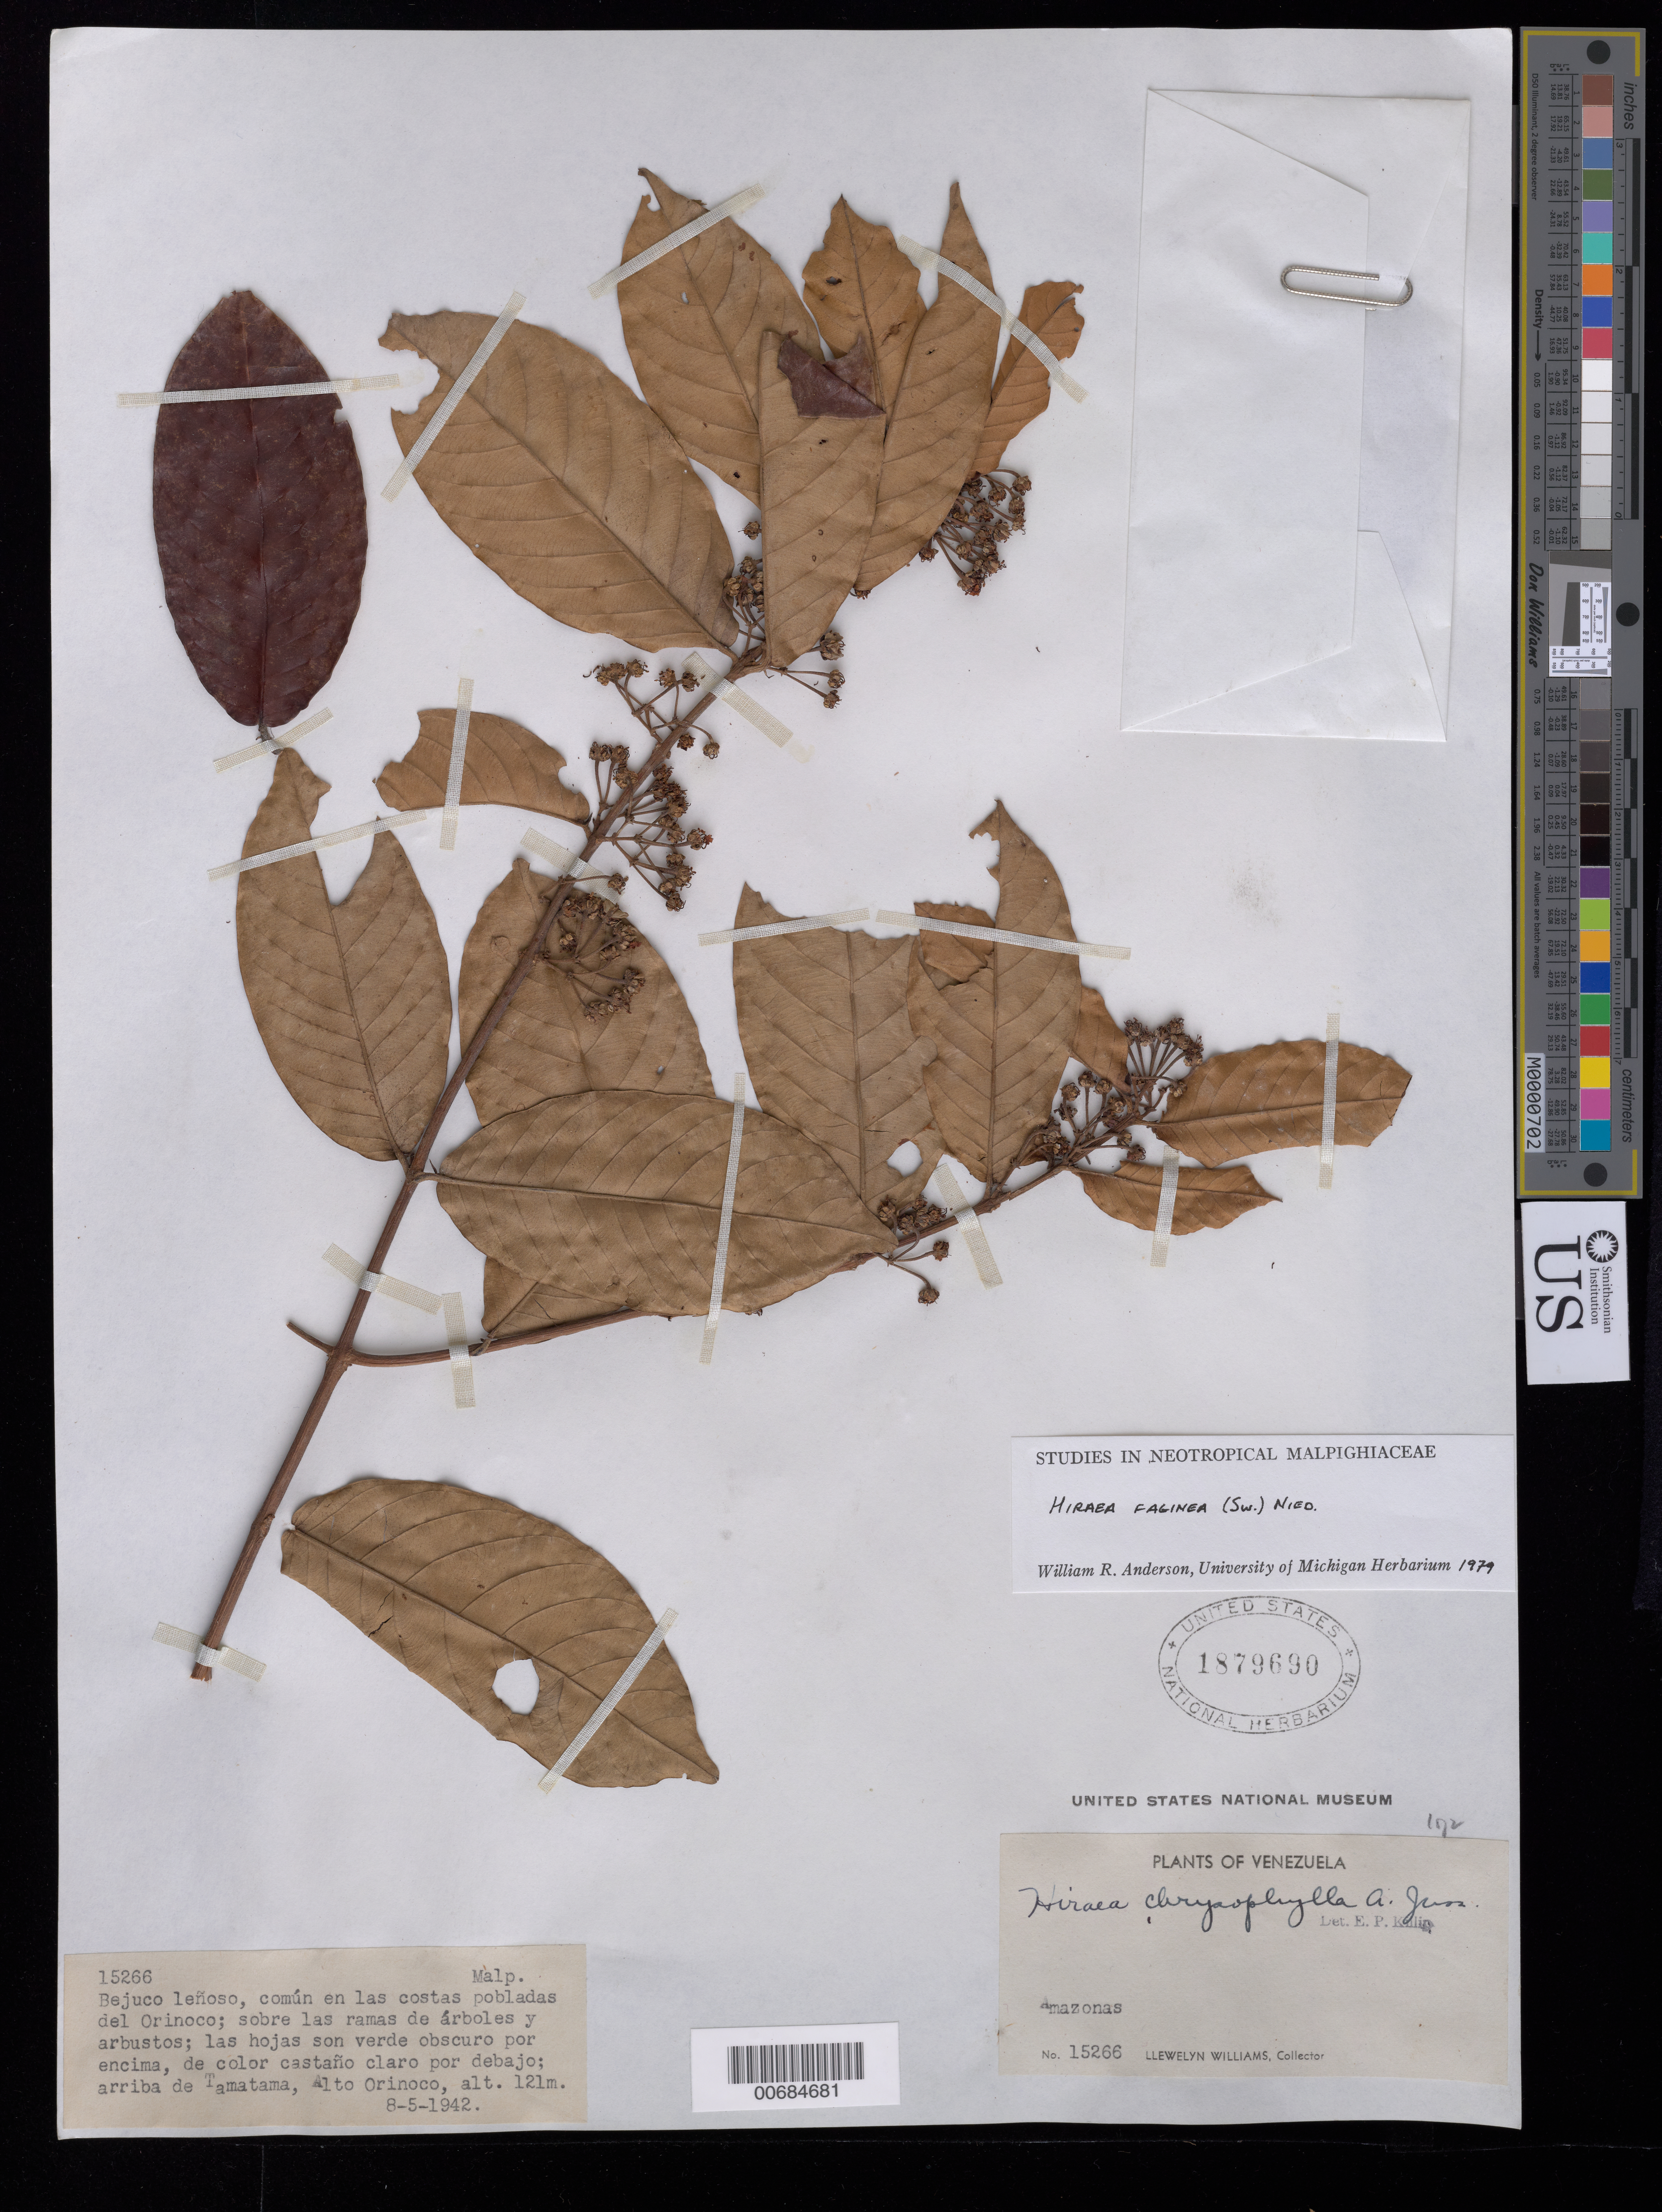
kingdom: Plantae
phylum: Tracheophyta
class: Magnoliopsida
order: Malpighiales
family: Malpighiaceae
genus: Hiraea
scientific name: Hiraea faginea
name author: (Sw.) Nied.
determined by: Anderson, W. R., (MICH), University of Michigan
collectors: Ll. Williams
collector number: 15266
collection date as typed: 8-May-42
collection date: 1942-05-08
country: Venezuela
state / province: Amazonas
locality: Tamatama, Alto Río Orinoco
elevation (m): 121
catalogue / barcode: US 1879690